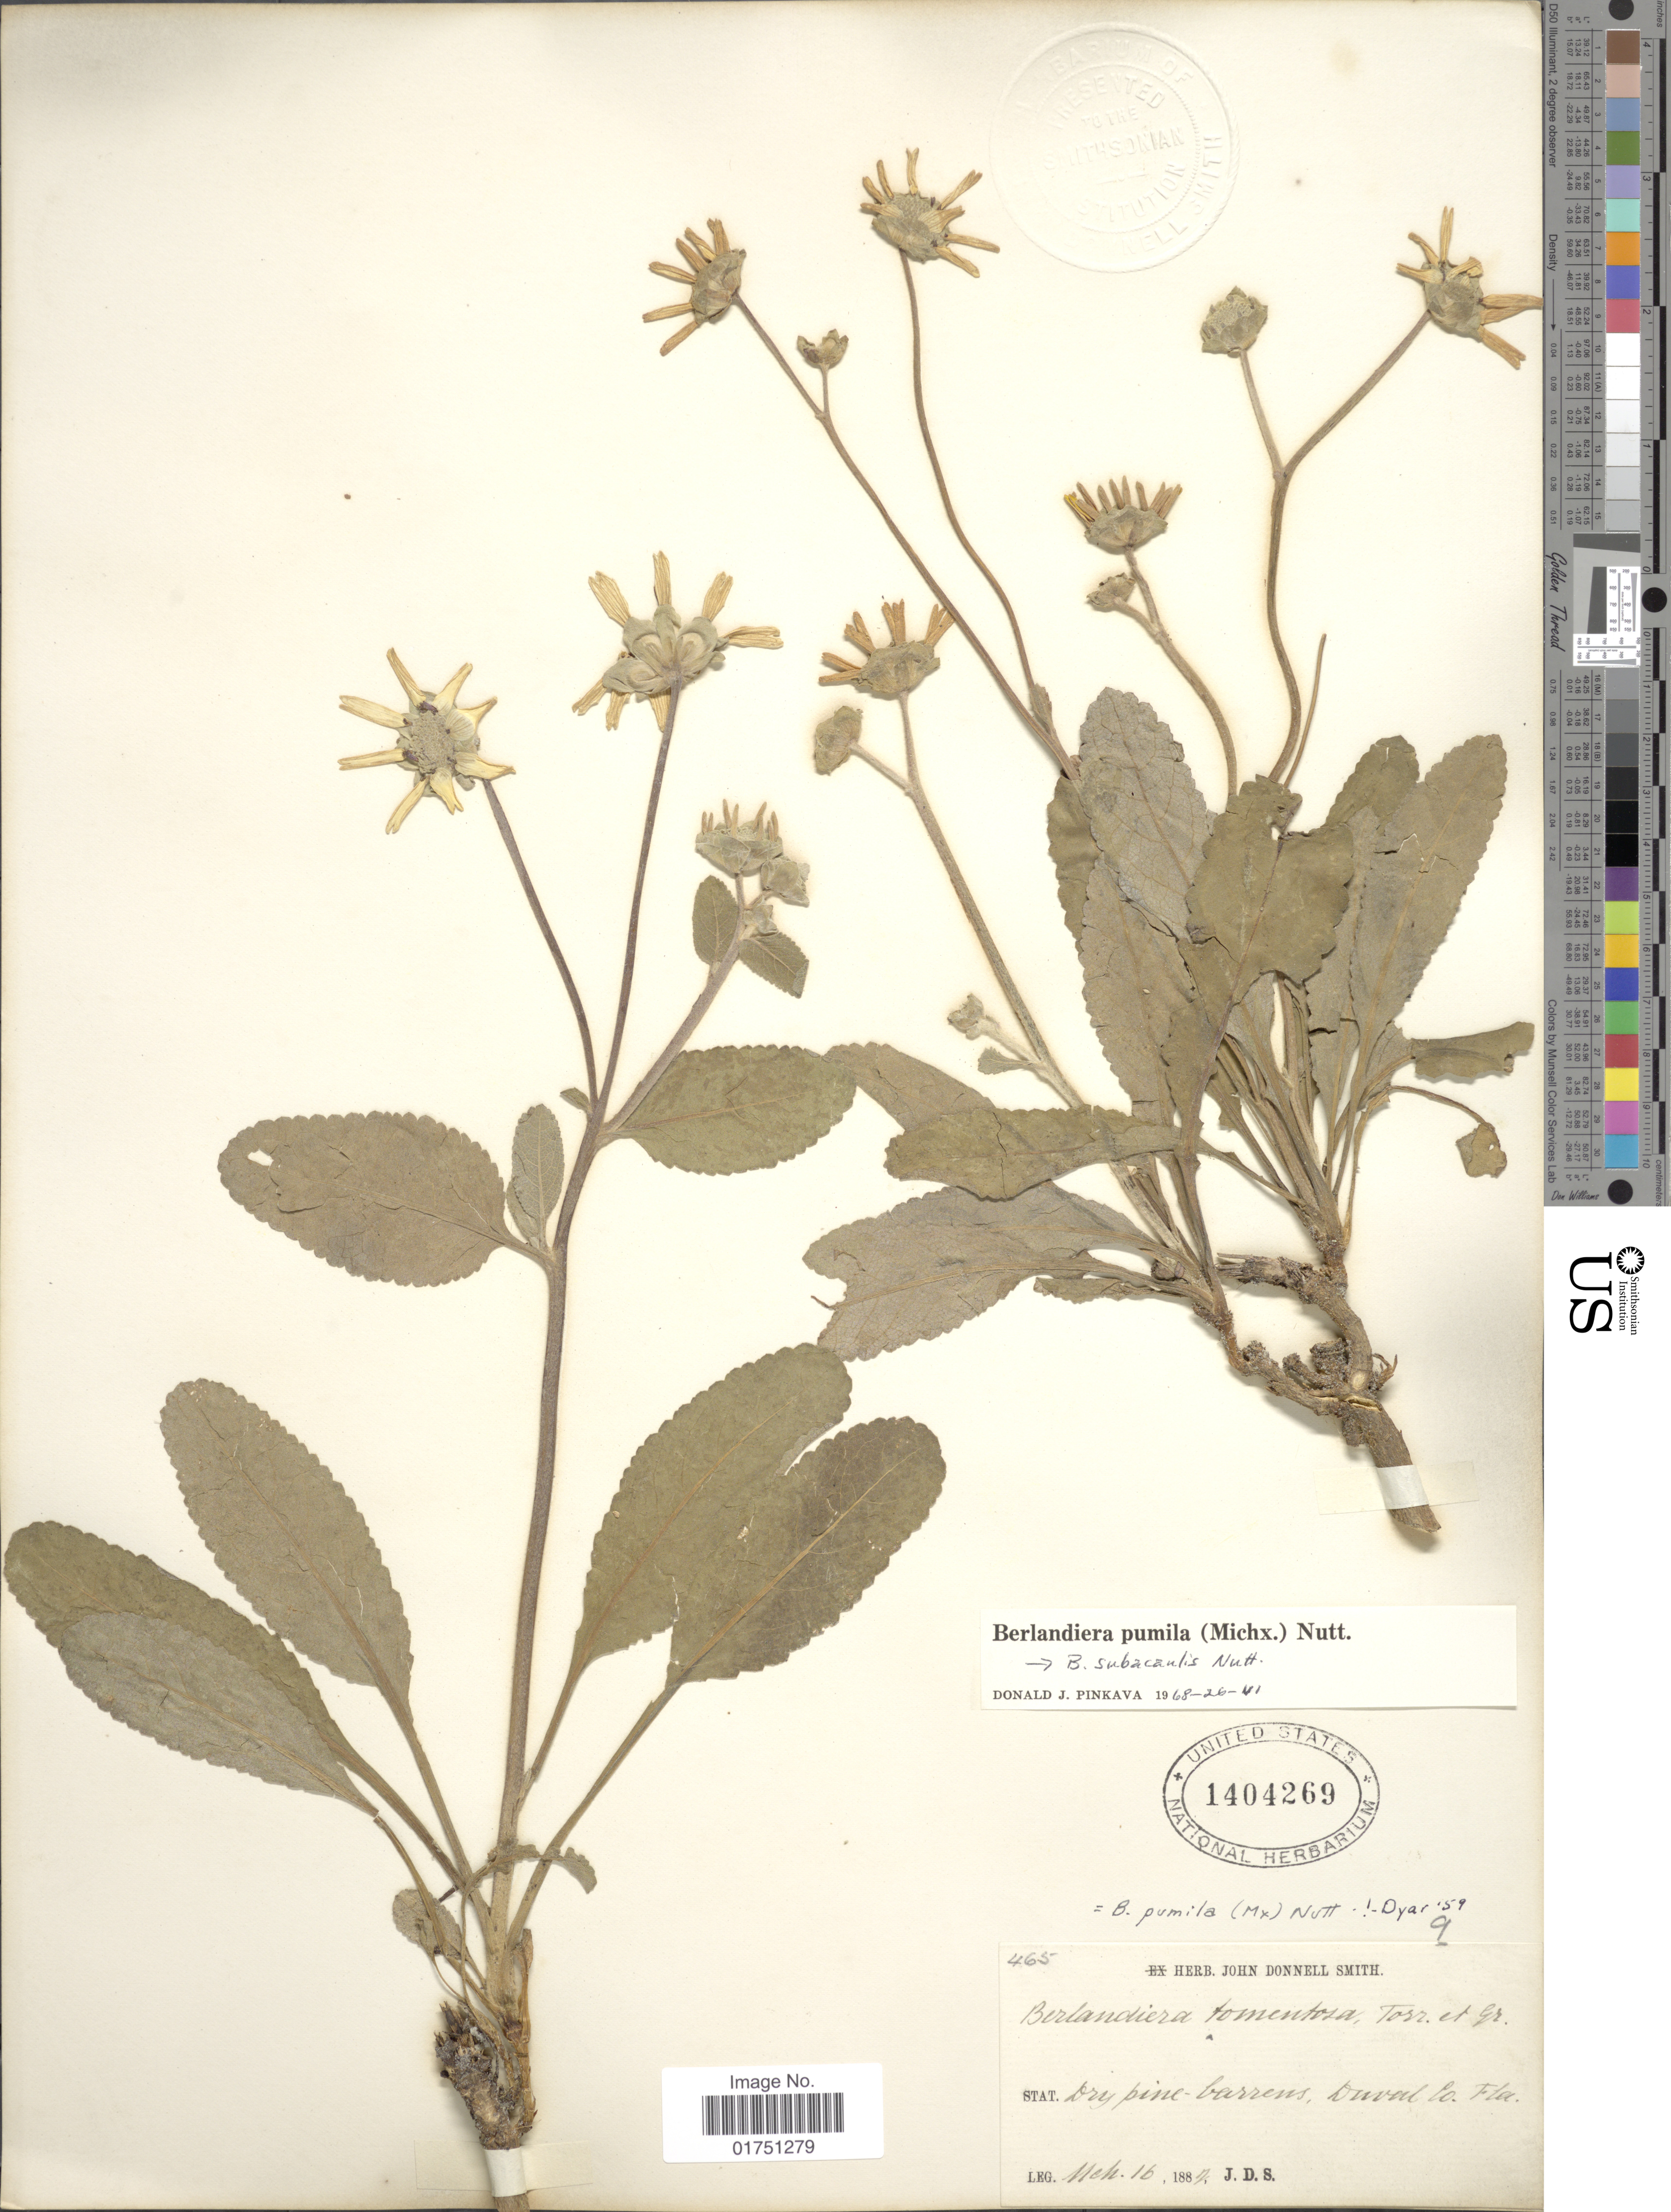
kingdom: Plantae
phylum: Tracheophyta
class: Magnoliopsida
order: Asterales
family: Asteraceae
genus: Berlandiera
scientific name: Berlandiera pumila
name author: (Michx.) Nutt.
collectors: J. Donnell Smith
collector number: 465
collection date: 1887-03-16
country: United States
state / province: Florida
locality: Dry pine-barrens, Duval Co. Fla.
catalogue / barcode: US 1404269